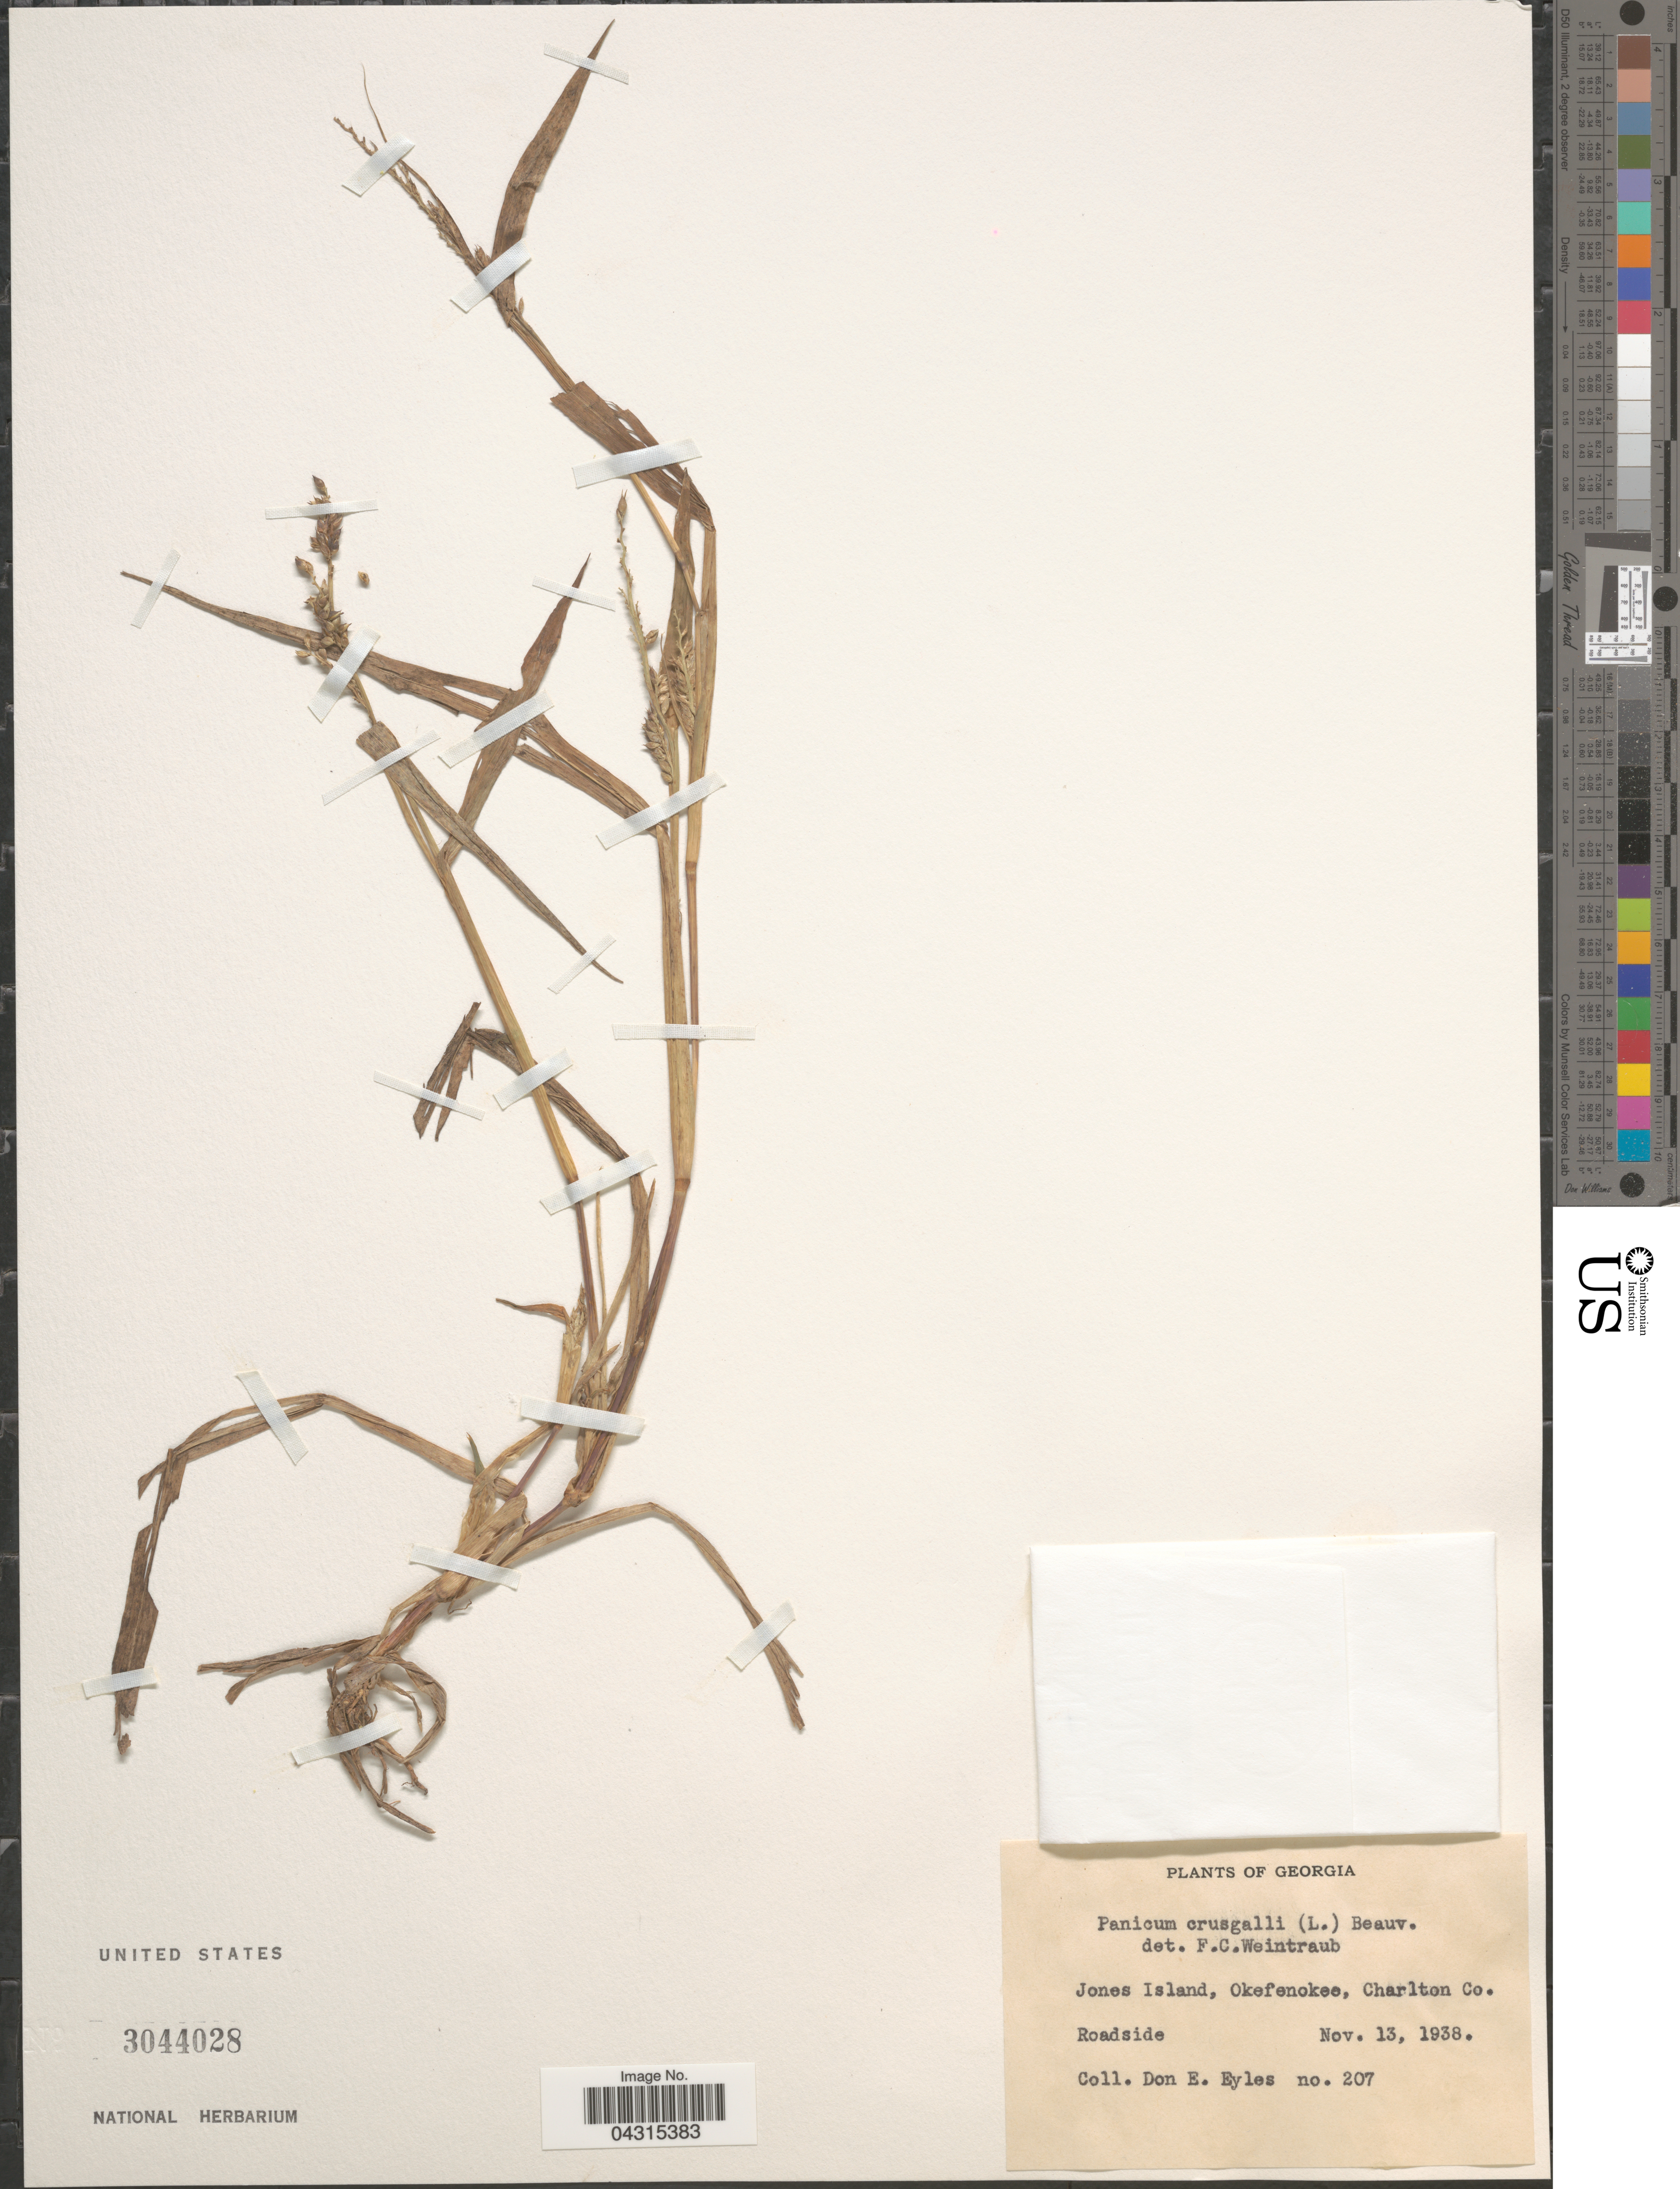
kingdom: Plantae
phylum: Tracheophyta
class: Liliopsida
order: Poales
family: Poaceae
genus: Echinochloa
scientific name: Echinochloa crus-galli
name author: (L.) P. Beauv.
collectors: D. Eyles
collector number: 207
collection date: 1938-11-13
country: United States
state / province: Georgia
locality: Jones Island, Okefenokee, Charlton Co.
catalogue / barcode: US 3044028